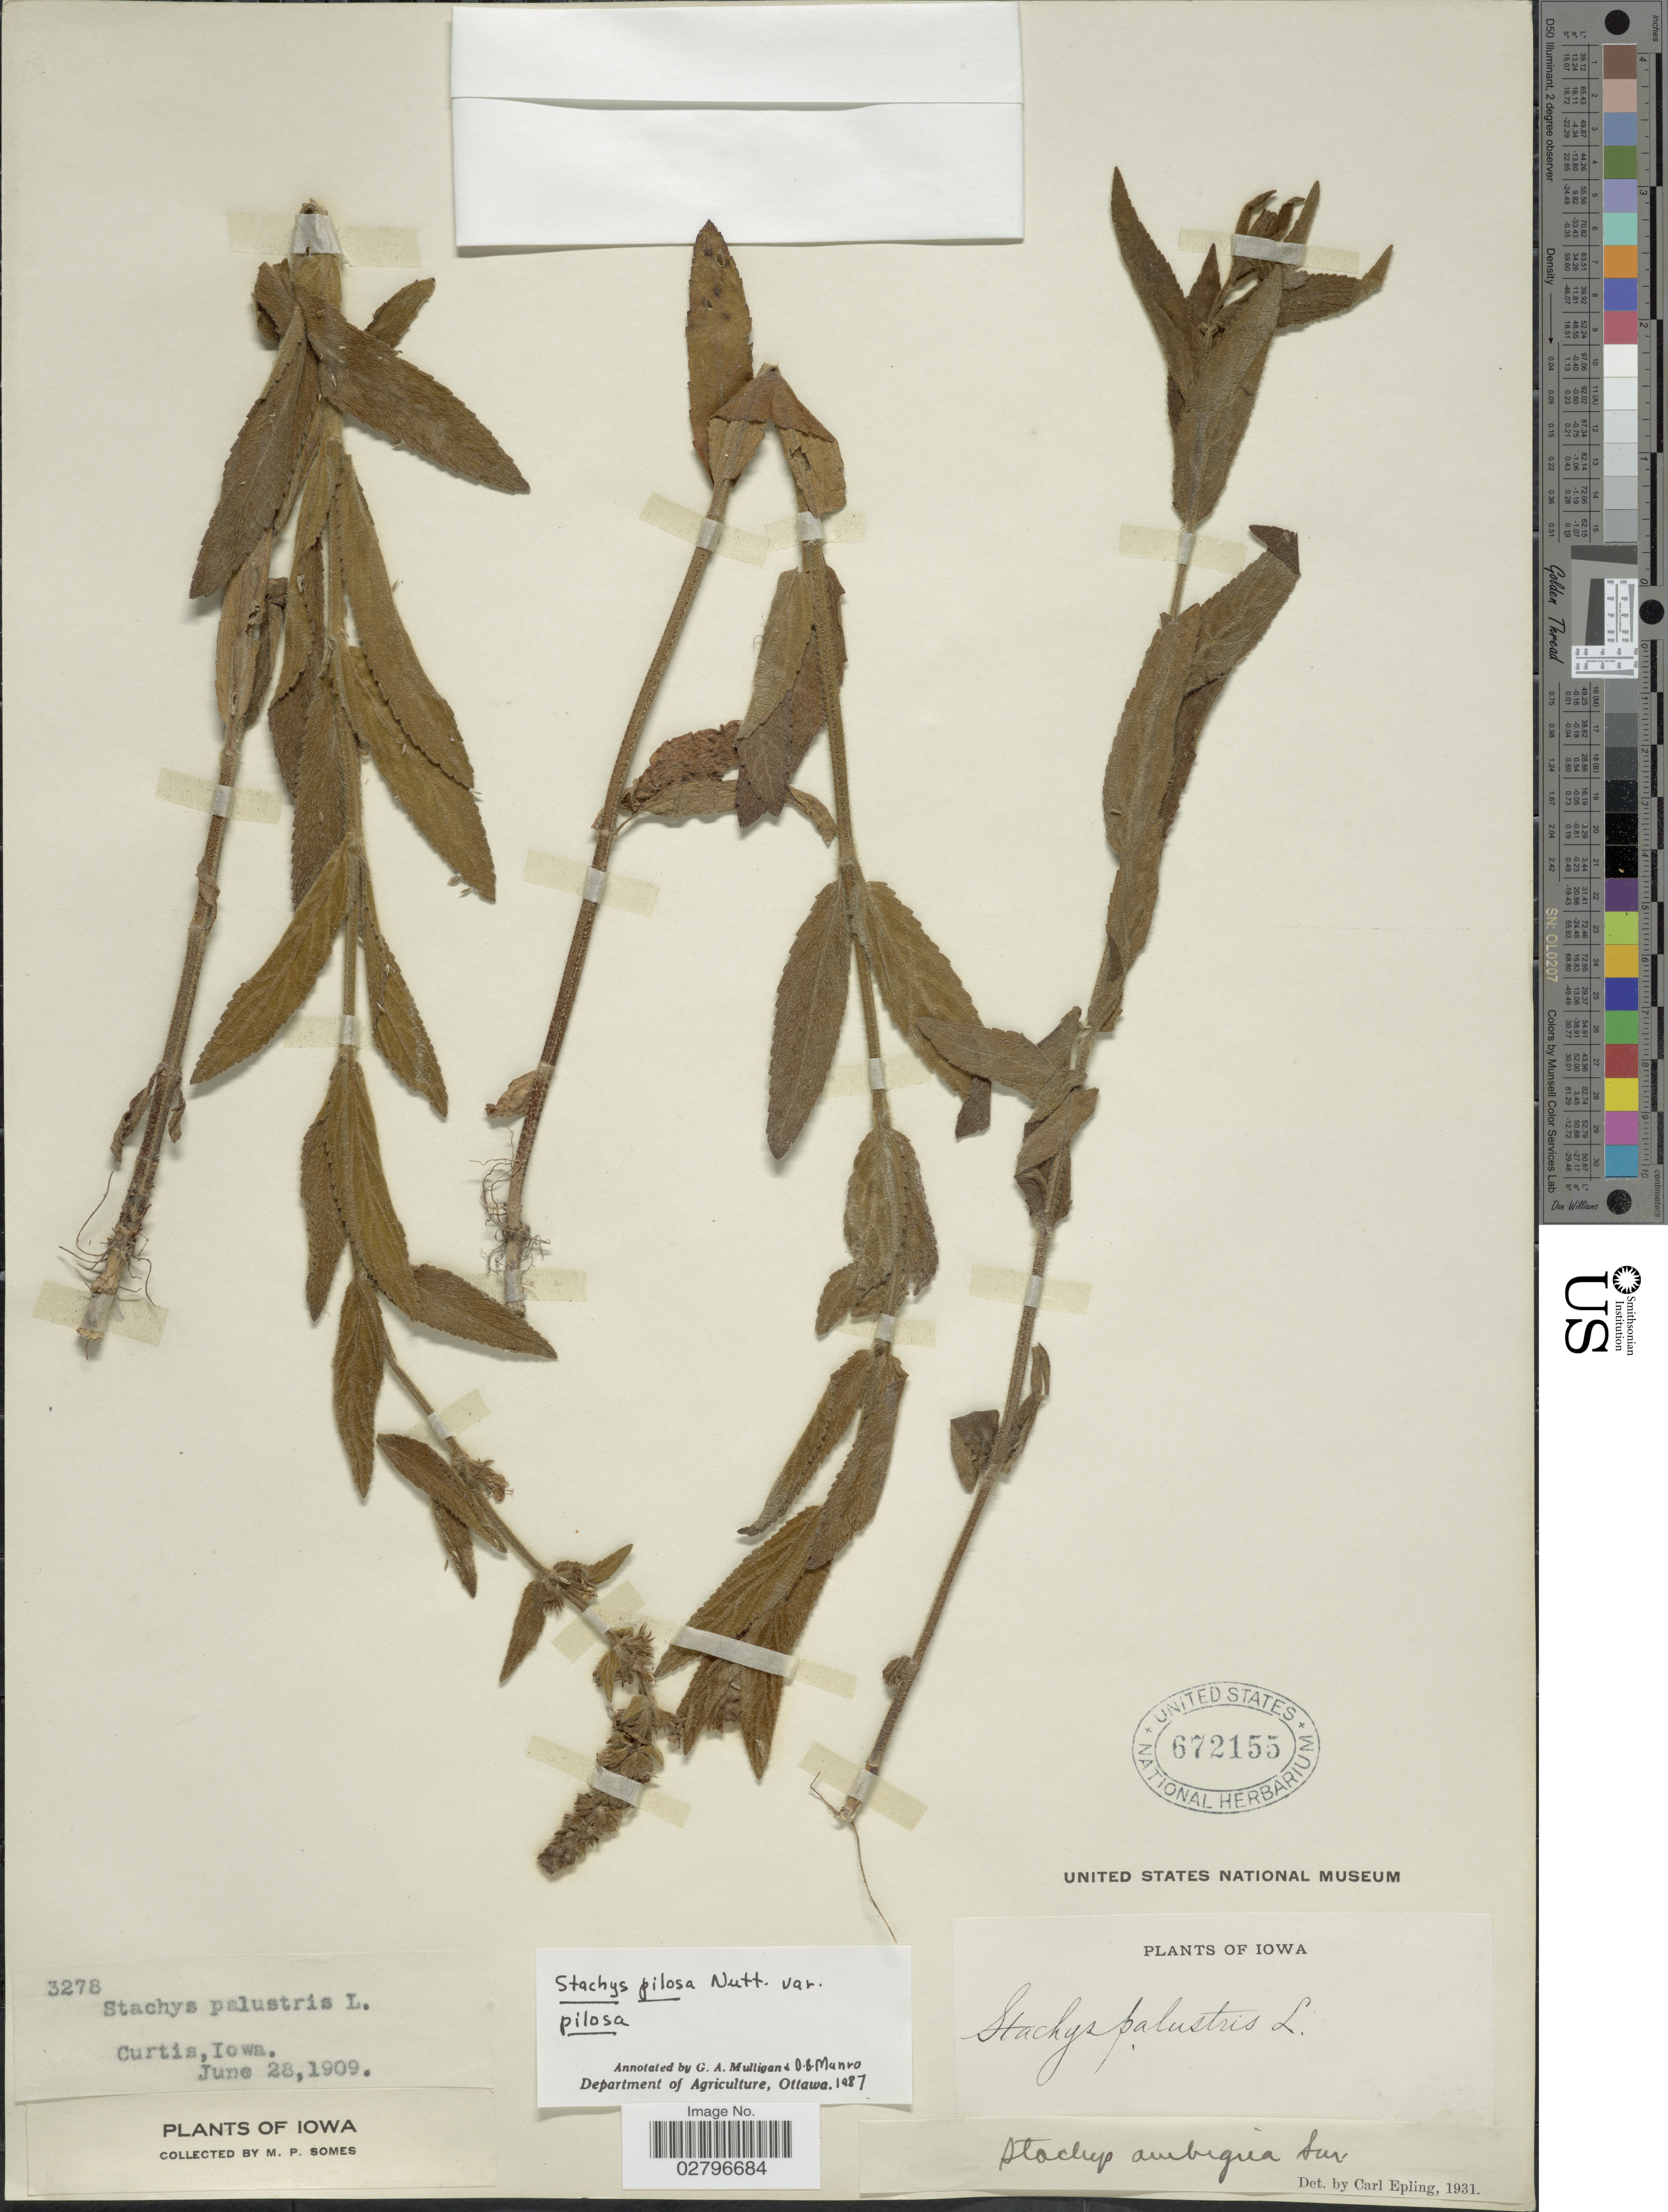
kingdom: Plantae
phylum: Tracheophyta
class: Magnoliopsida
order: Lamiales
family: Lamiaceae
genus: Stachys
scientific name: Stachys pilosa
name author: Nutt.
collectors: M. Somes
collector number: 3278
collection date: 1909-06-28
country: United States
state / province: Iowa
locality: Curtis.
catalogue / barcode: US 672155